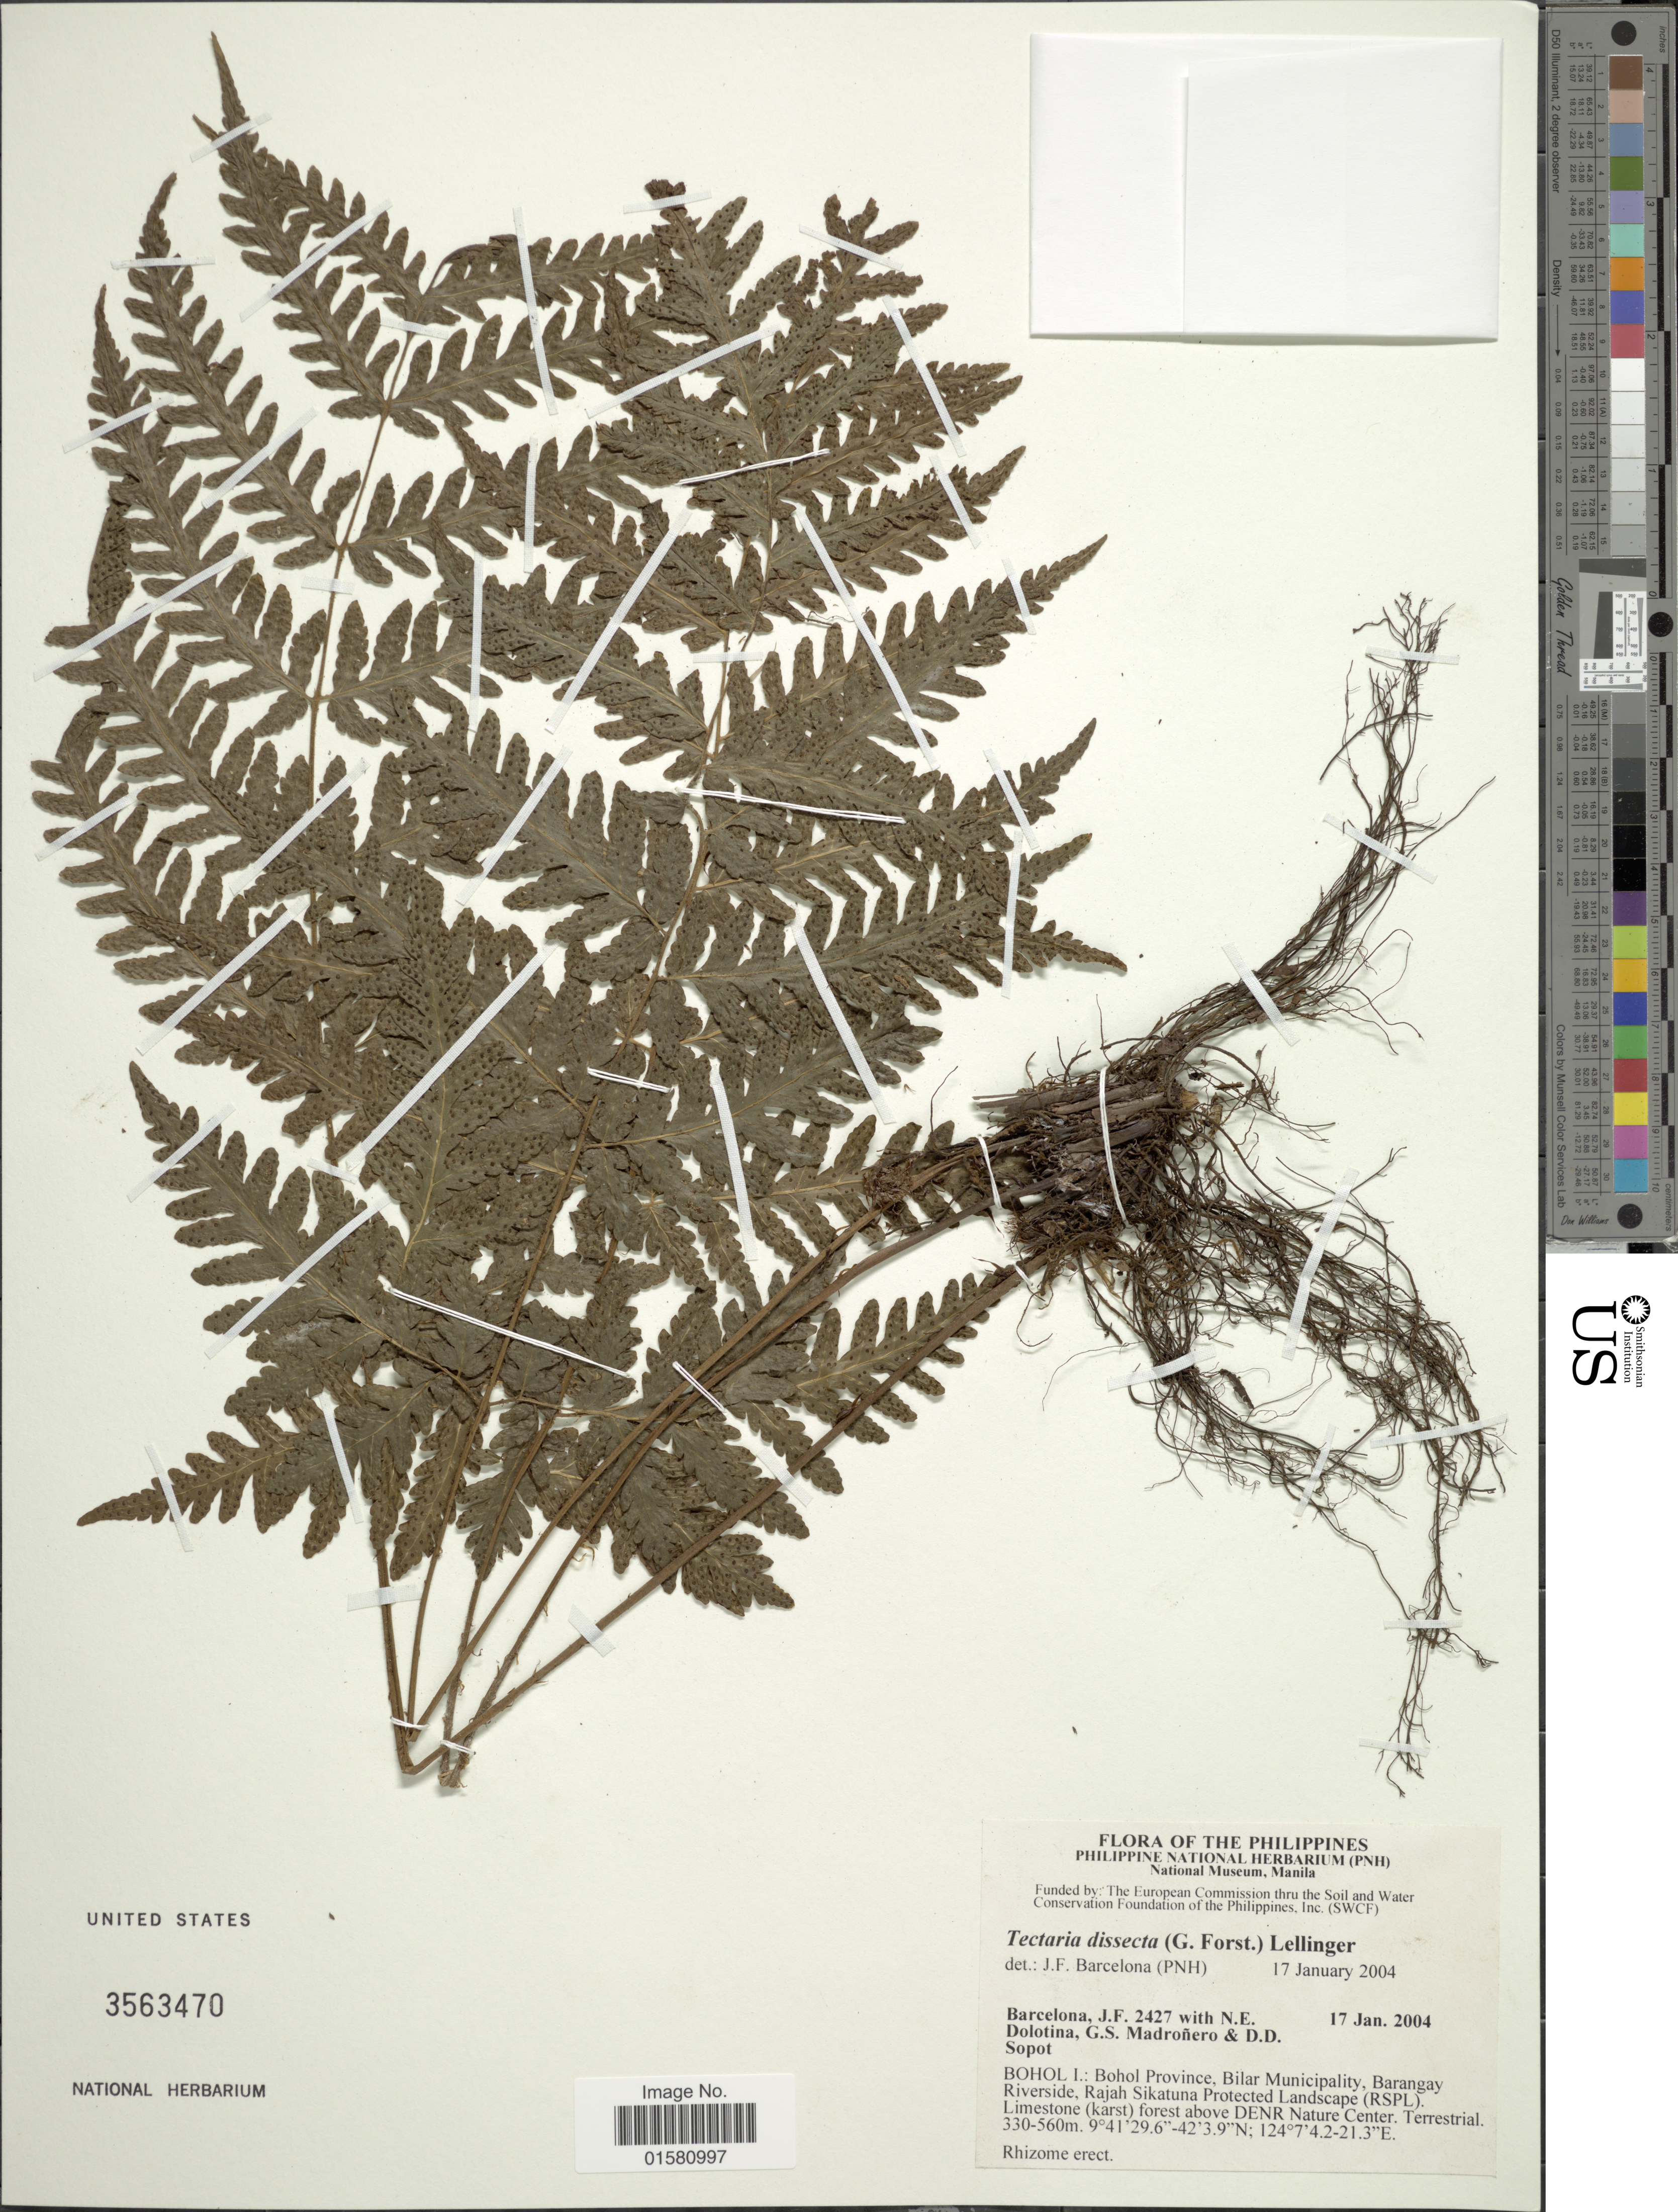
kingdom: Plantae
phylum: Tracheophyta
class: Polypodiopsida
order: Polypodiales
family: Tectariaceae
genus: Tectaria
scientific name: Tectaria dissecta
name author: (G. Forst.) Lellinger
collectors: J. F. Barcelona, N. Dolotina, G. Madroñero & D. Sopot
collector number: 2427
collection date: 2004-01-17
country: Philippines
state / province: Central Visayas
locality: Bohol I.; Bohol province, Bilar Municipality, Barangay Riverside, rajah Sikatuna Protected Landscape (RSPL)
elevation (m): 330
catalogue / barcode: US 3563470